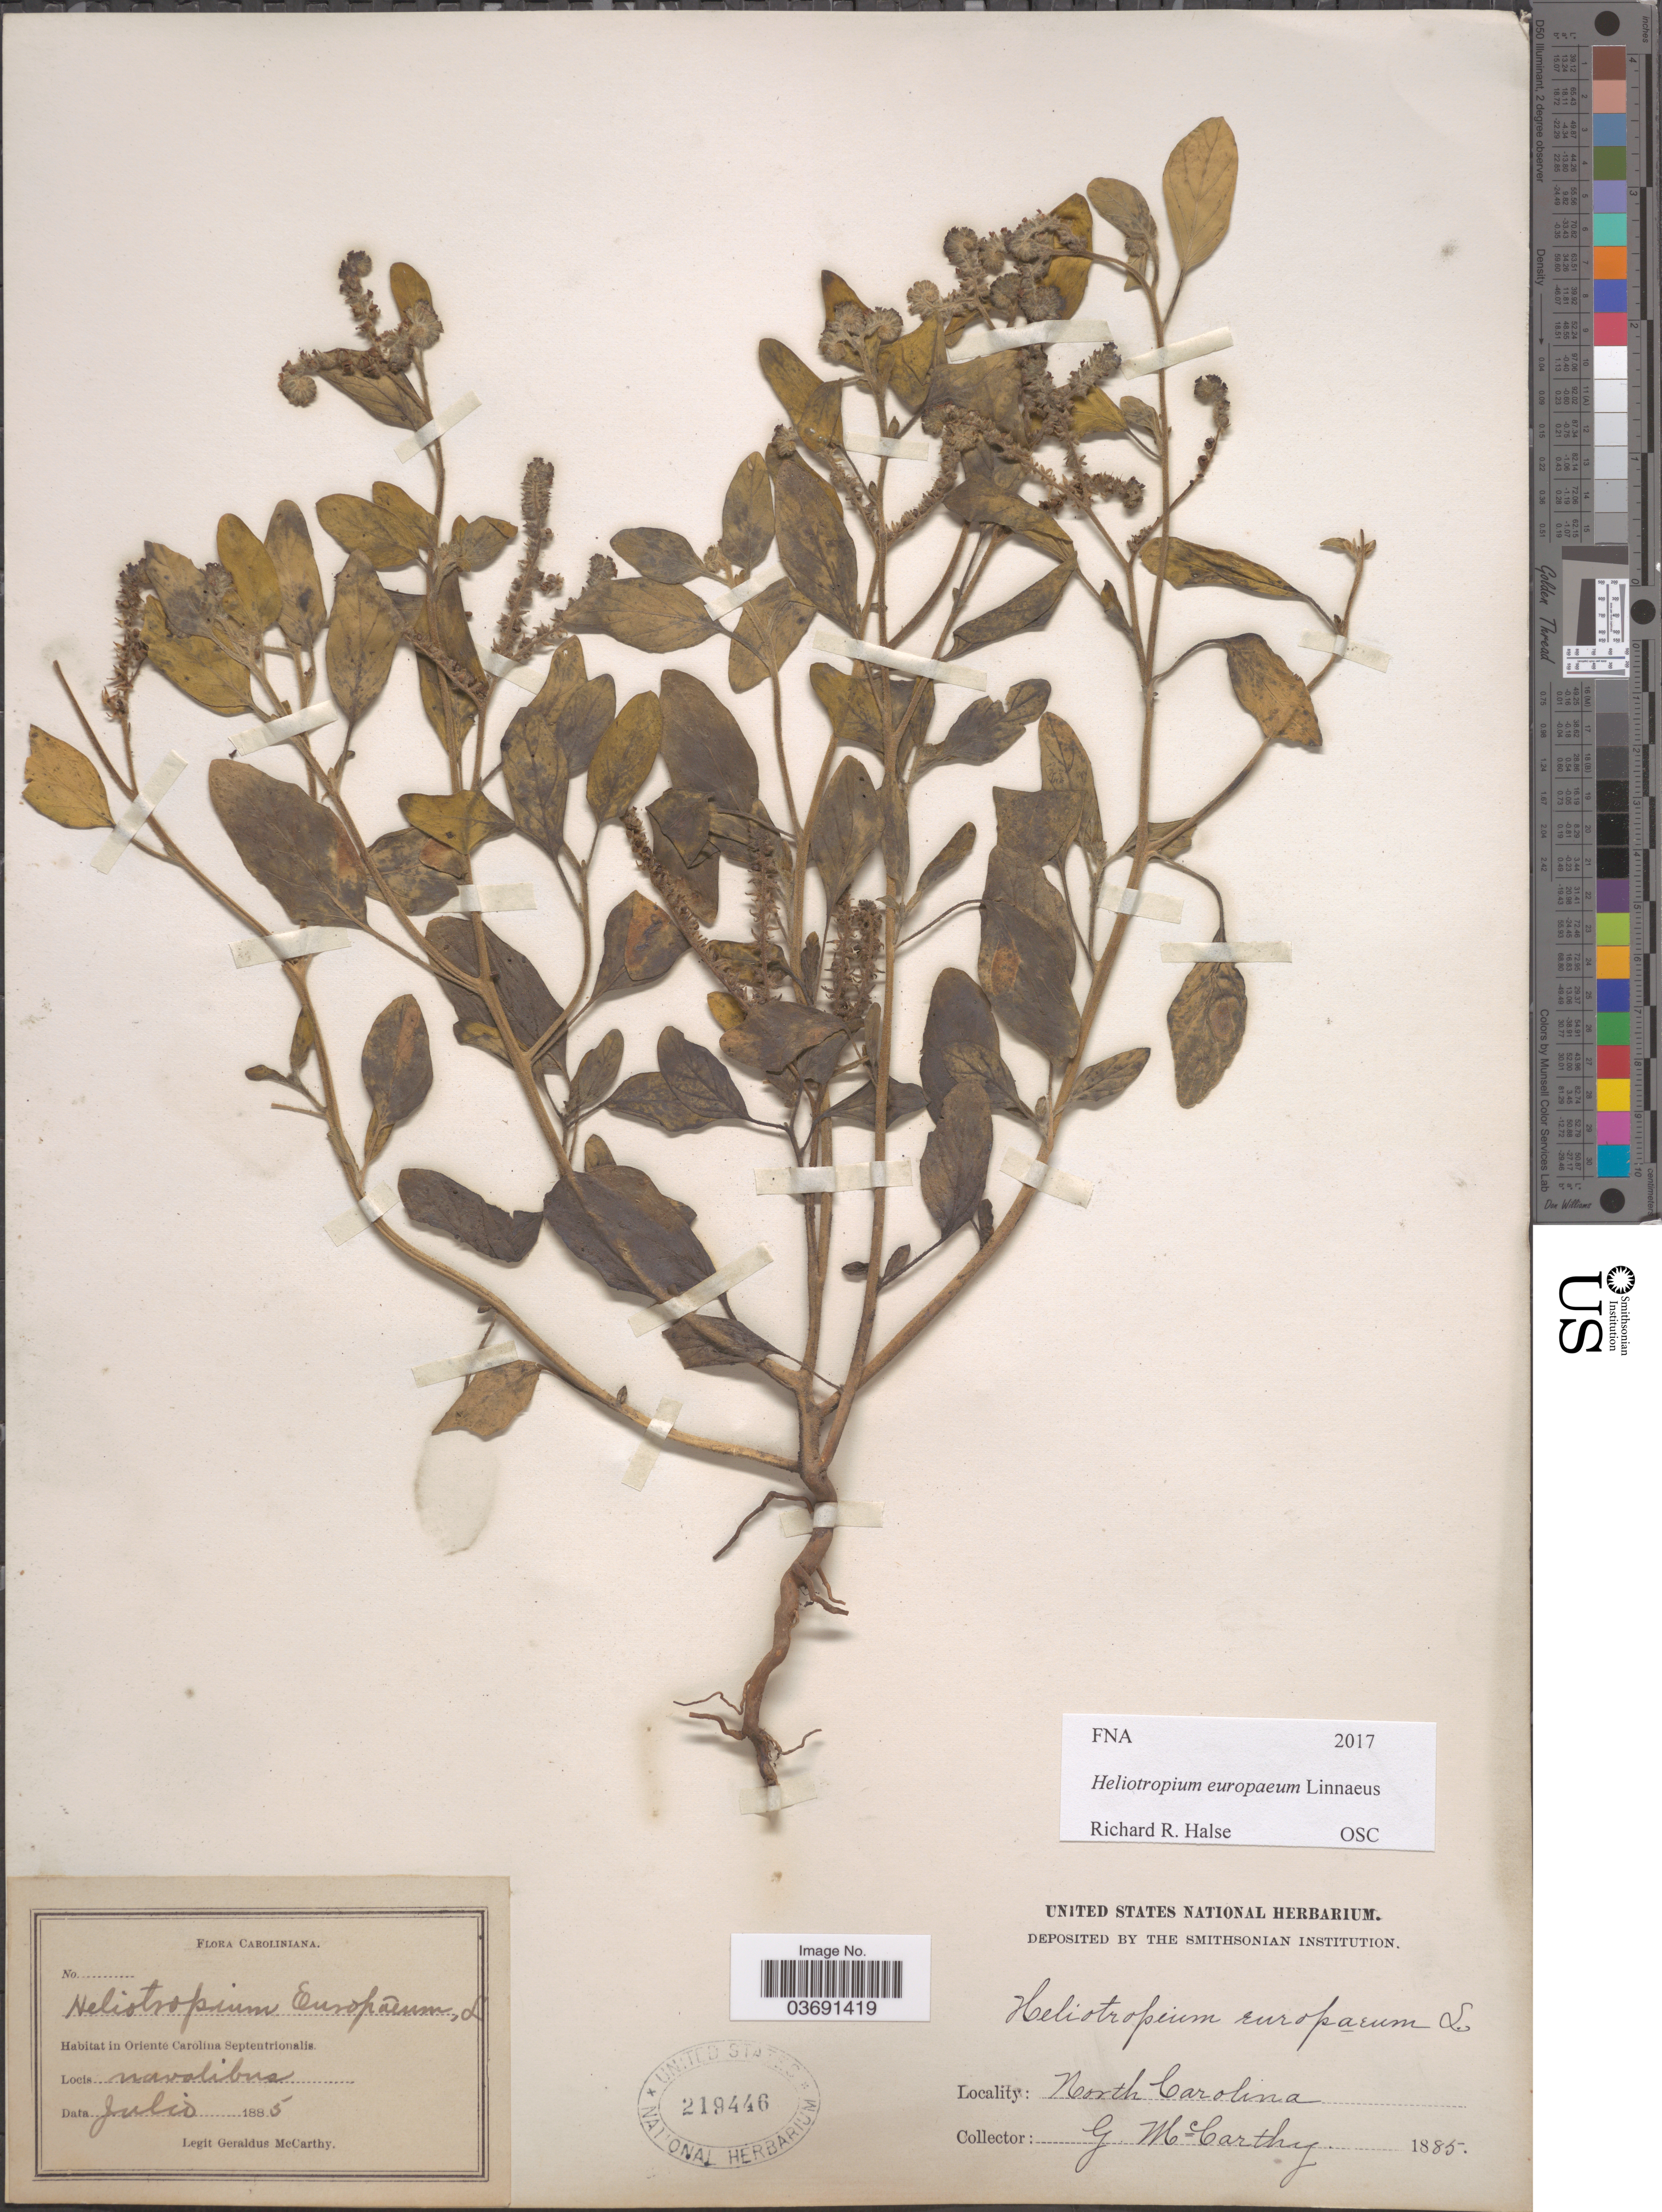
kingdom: Plantae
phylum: Tracheophyta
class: Magnoliopsida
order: Boraginales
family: Heliotropiaceae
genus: Heliotropium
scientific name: Heliotropium europaeum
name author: L.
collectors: M. McCarthy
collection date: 1885-07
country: United States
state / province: North Carolina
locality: Oriente Carolina Septentrionalis. Navalibus.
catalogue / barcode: US 219446